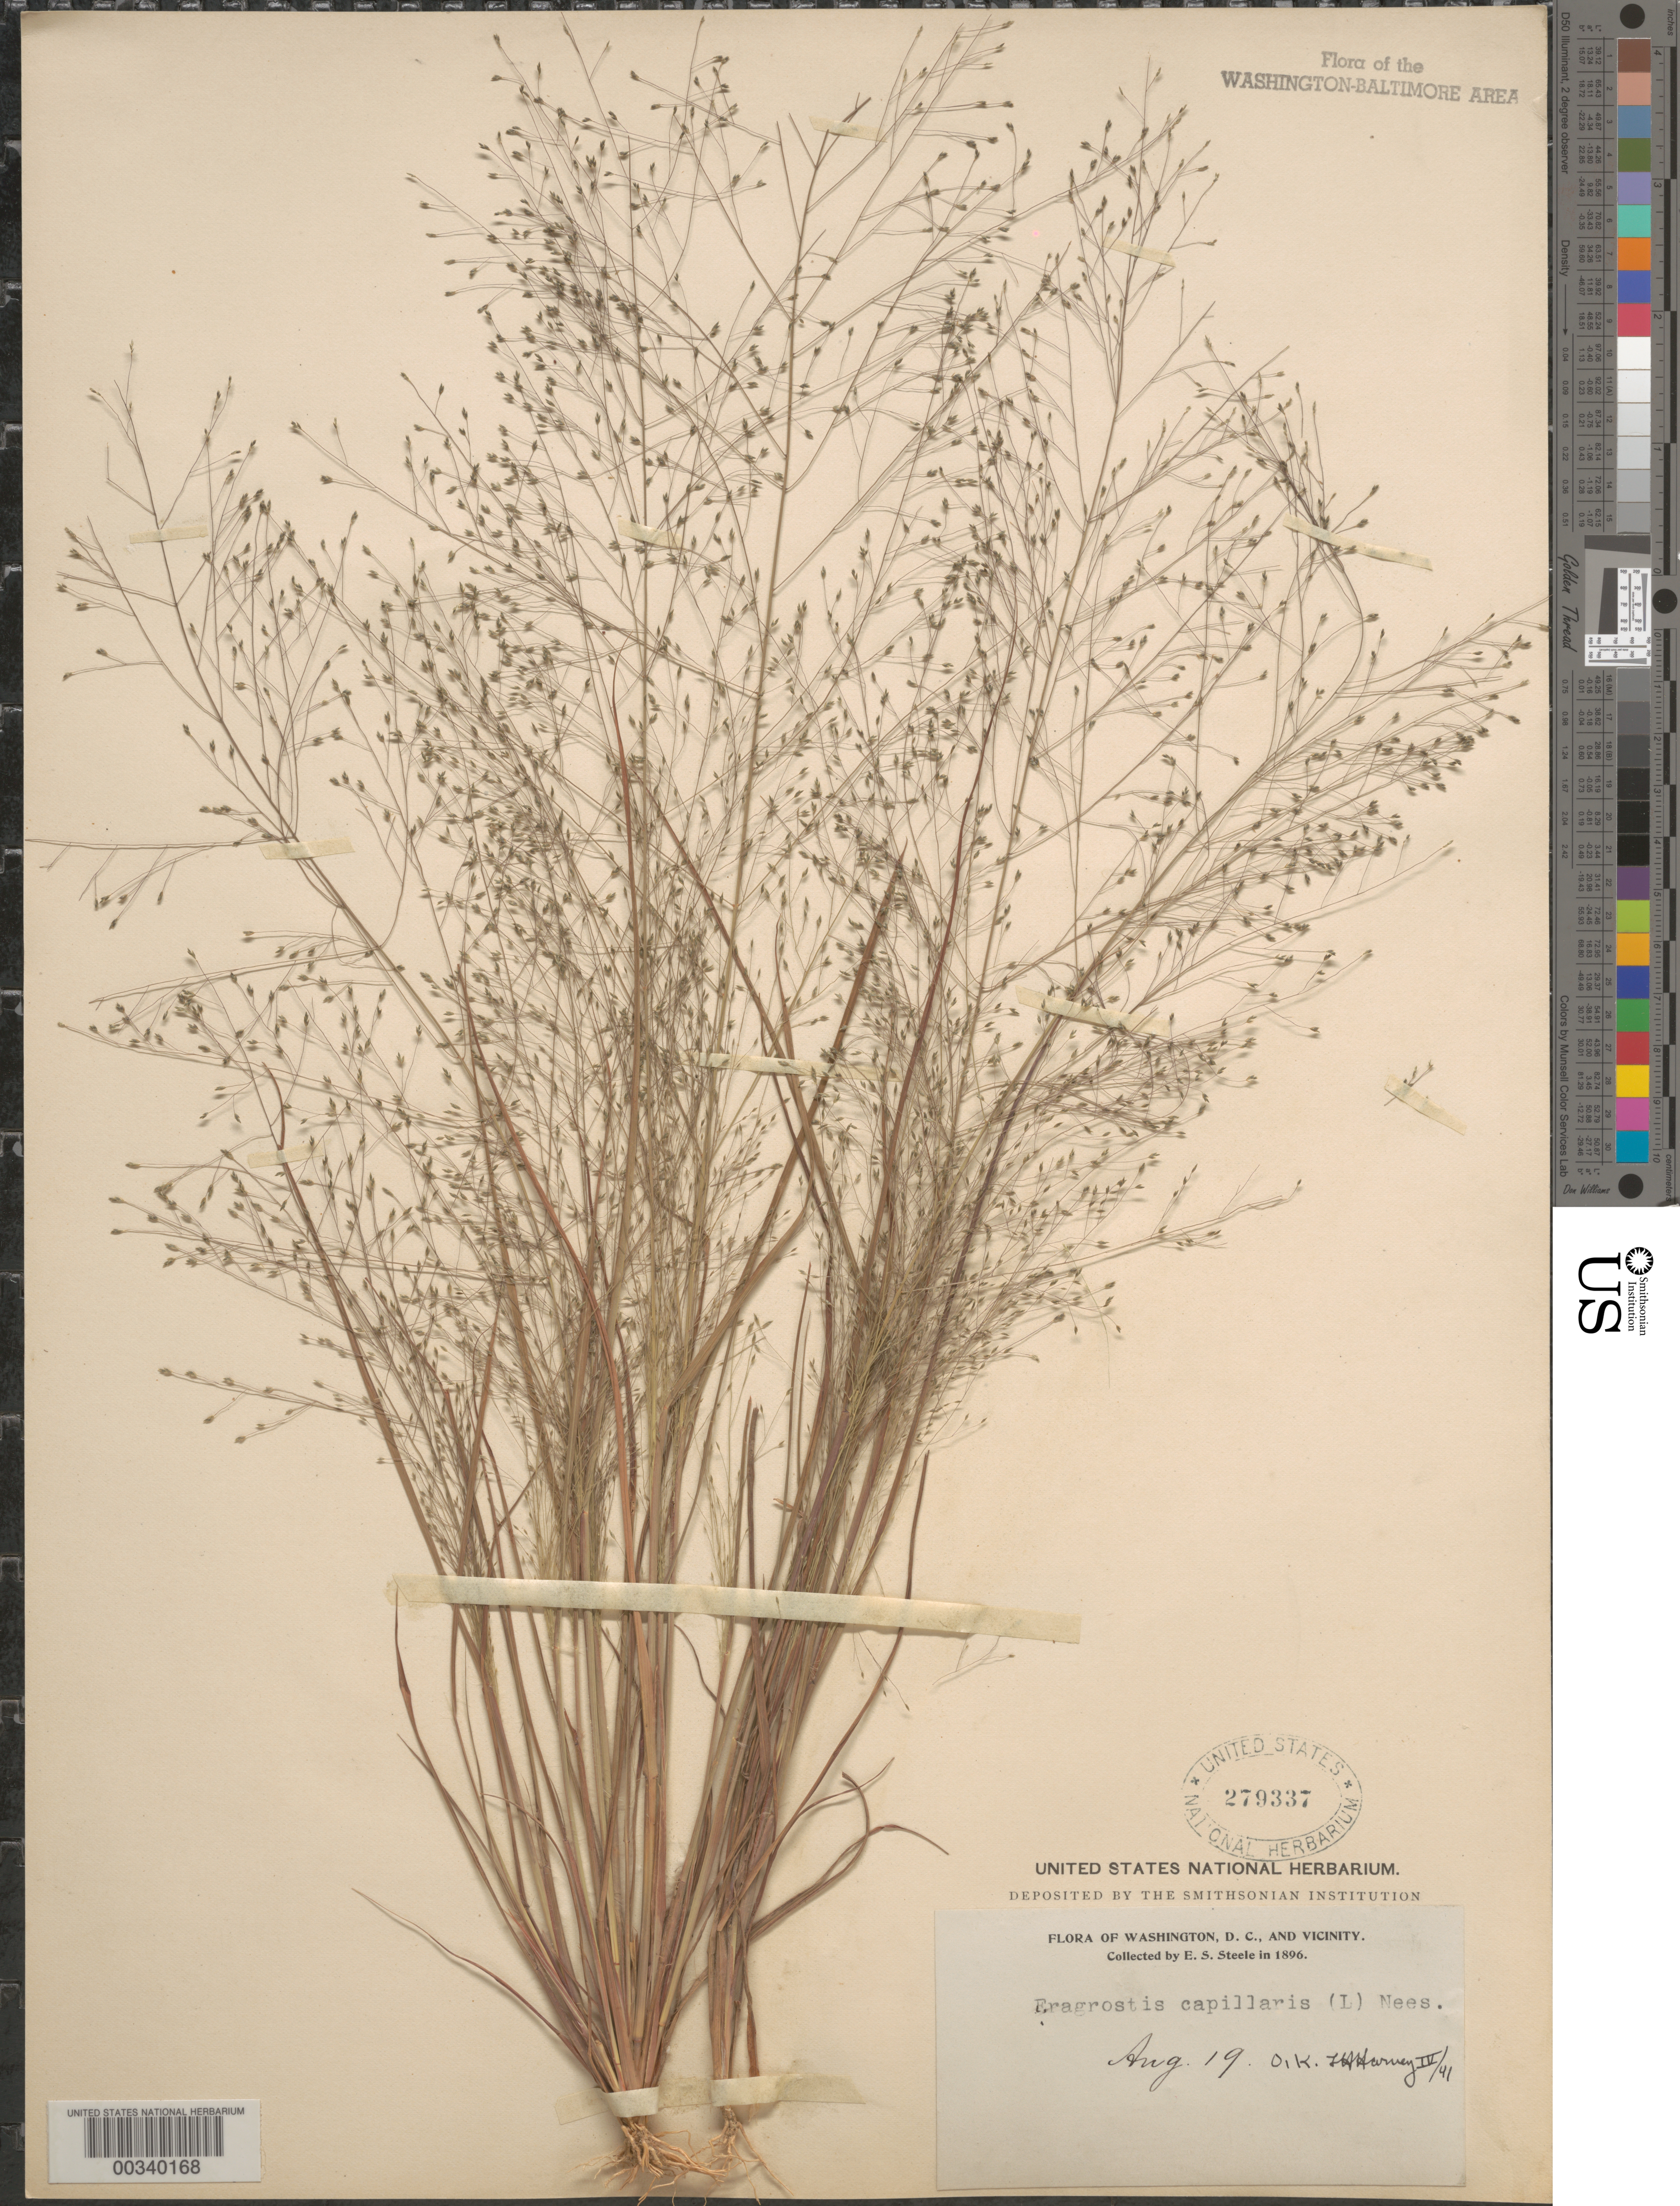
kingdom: Plantae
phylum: Tracheophyta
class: Liliopsida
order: Poales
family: Poaceae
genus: Eragrostis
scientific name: Eragrostis capillaris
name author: (L.) Nees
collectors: E. Steele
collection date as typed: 19 Aug 1896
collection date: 1896-08-19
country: United States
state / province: District of Columbia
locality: Washington DC area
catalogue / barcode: US 279337